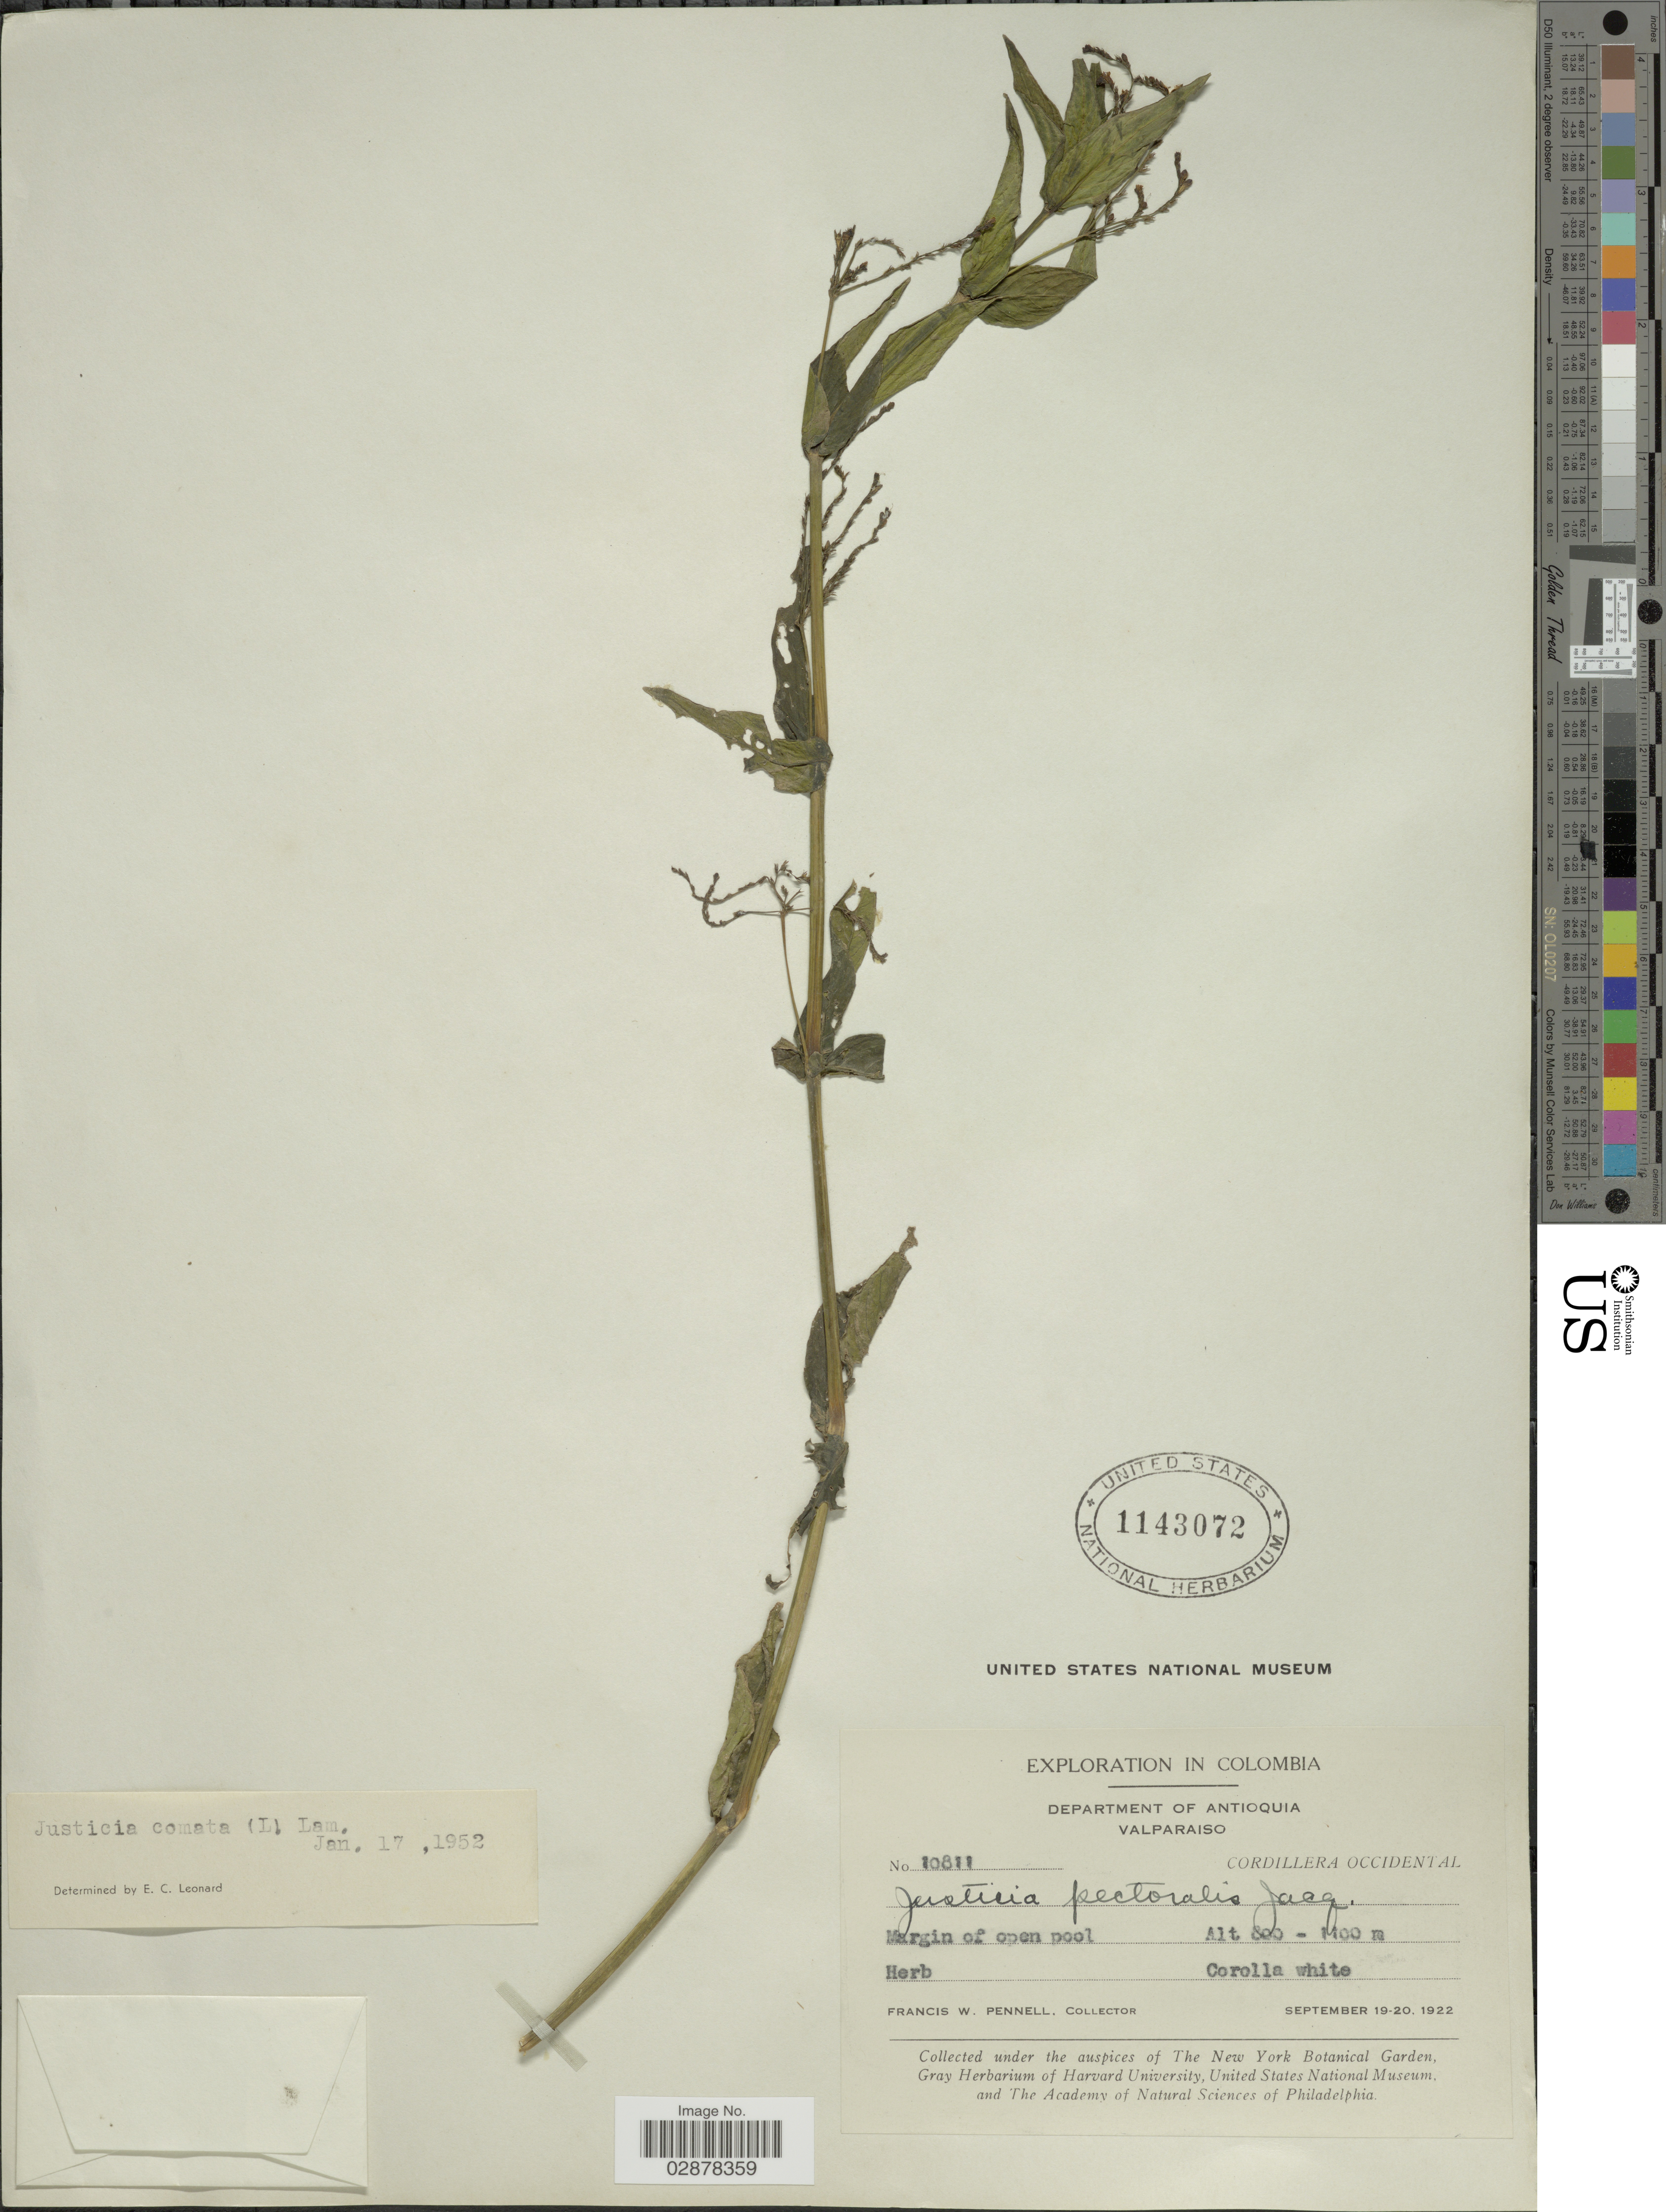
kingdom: Plantae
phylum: Tracheophyta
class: Magnoliopsida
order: Lamiales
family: Acanthaceae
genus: Justicia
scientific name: Justicia comata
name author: (L.) Lam.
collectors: F. W. Pennell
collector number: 10811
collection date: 1922-09-19/1922-09-20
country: Colombia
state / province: Antioquia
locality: Department of Antioquia. Valparaiso. Cordillera Occidental. Margin of open pool.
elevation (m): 800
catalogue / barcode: US 1143072